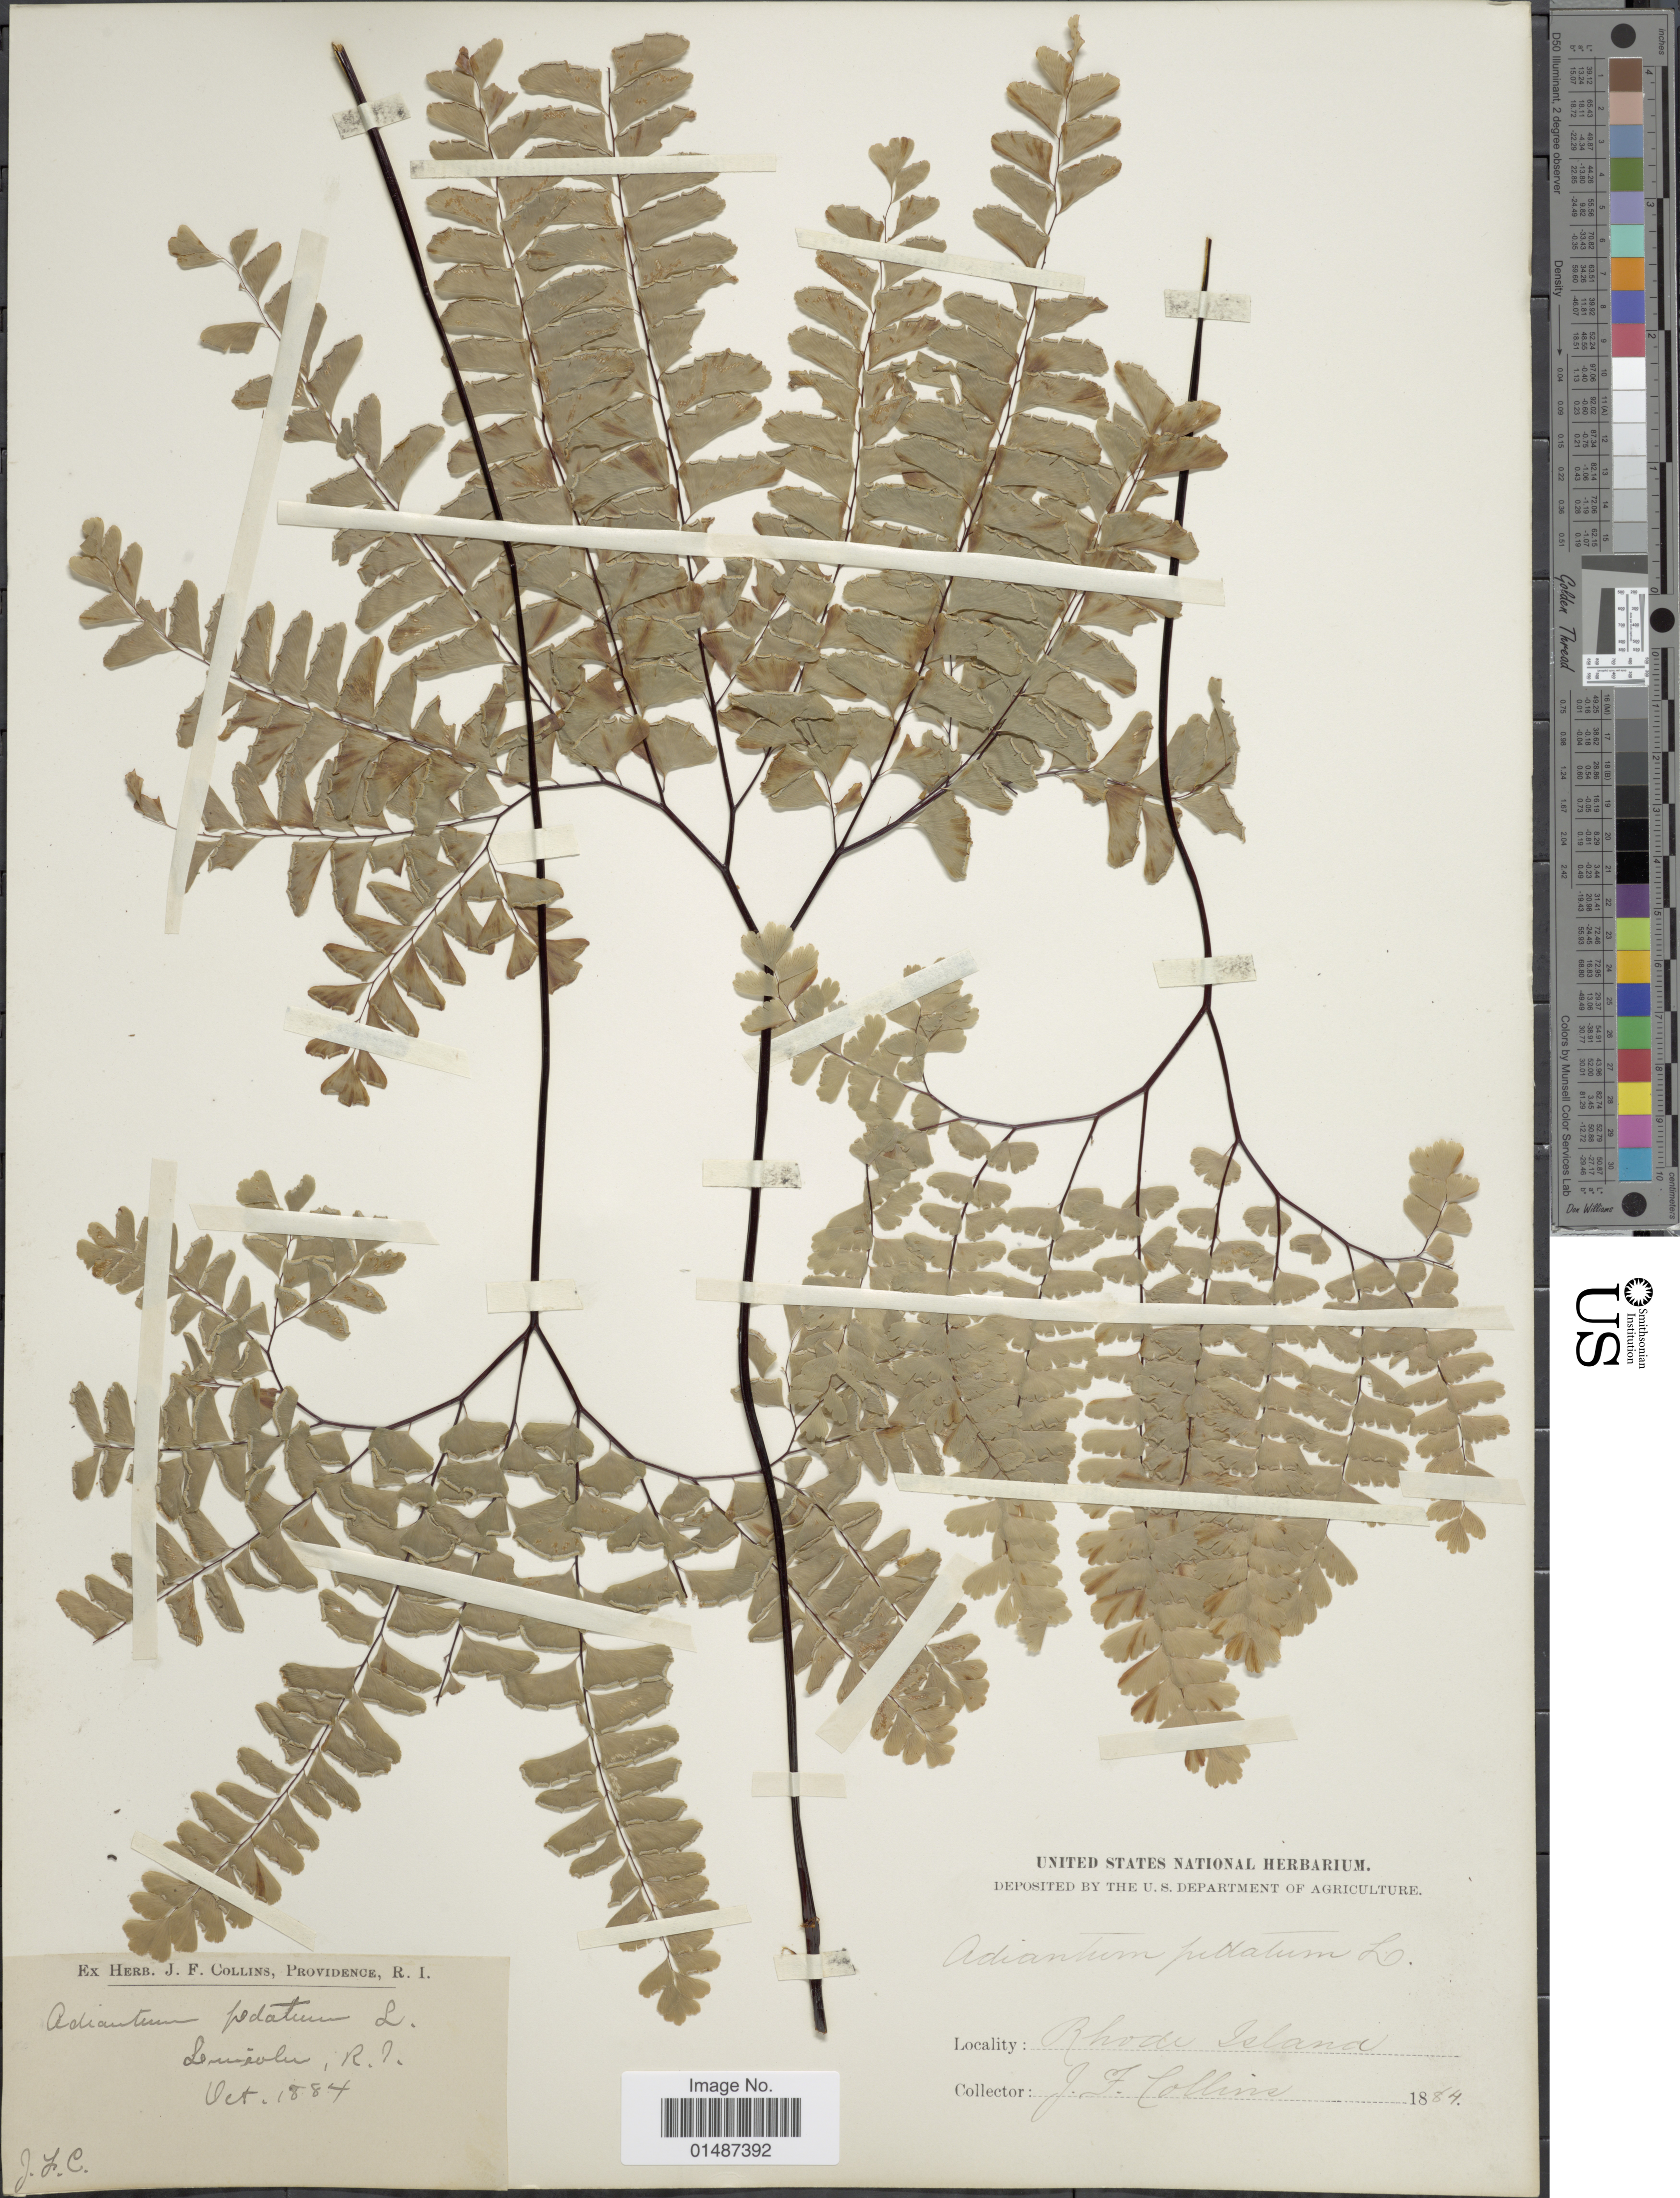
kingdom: Plantae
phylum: Tracheophyta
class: Polypodiopsida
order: Polypodiales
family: Pteridaceae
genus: Adiantum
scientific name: Adiantum pedatum var. pedatum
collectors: J. Collins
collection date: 1884-10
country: United States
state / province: Rhode Island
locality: Lincoln.